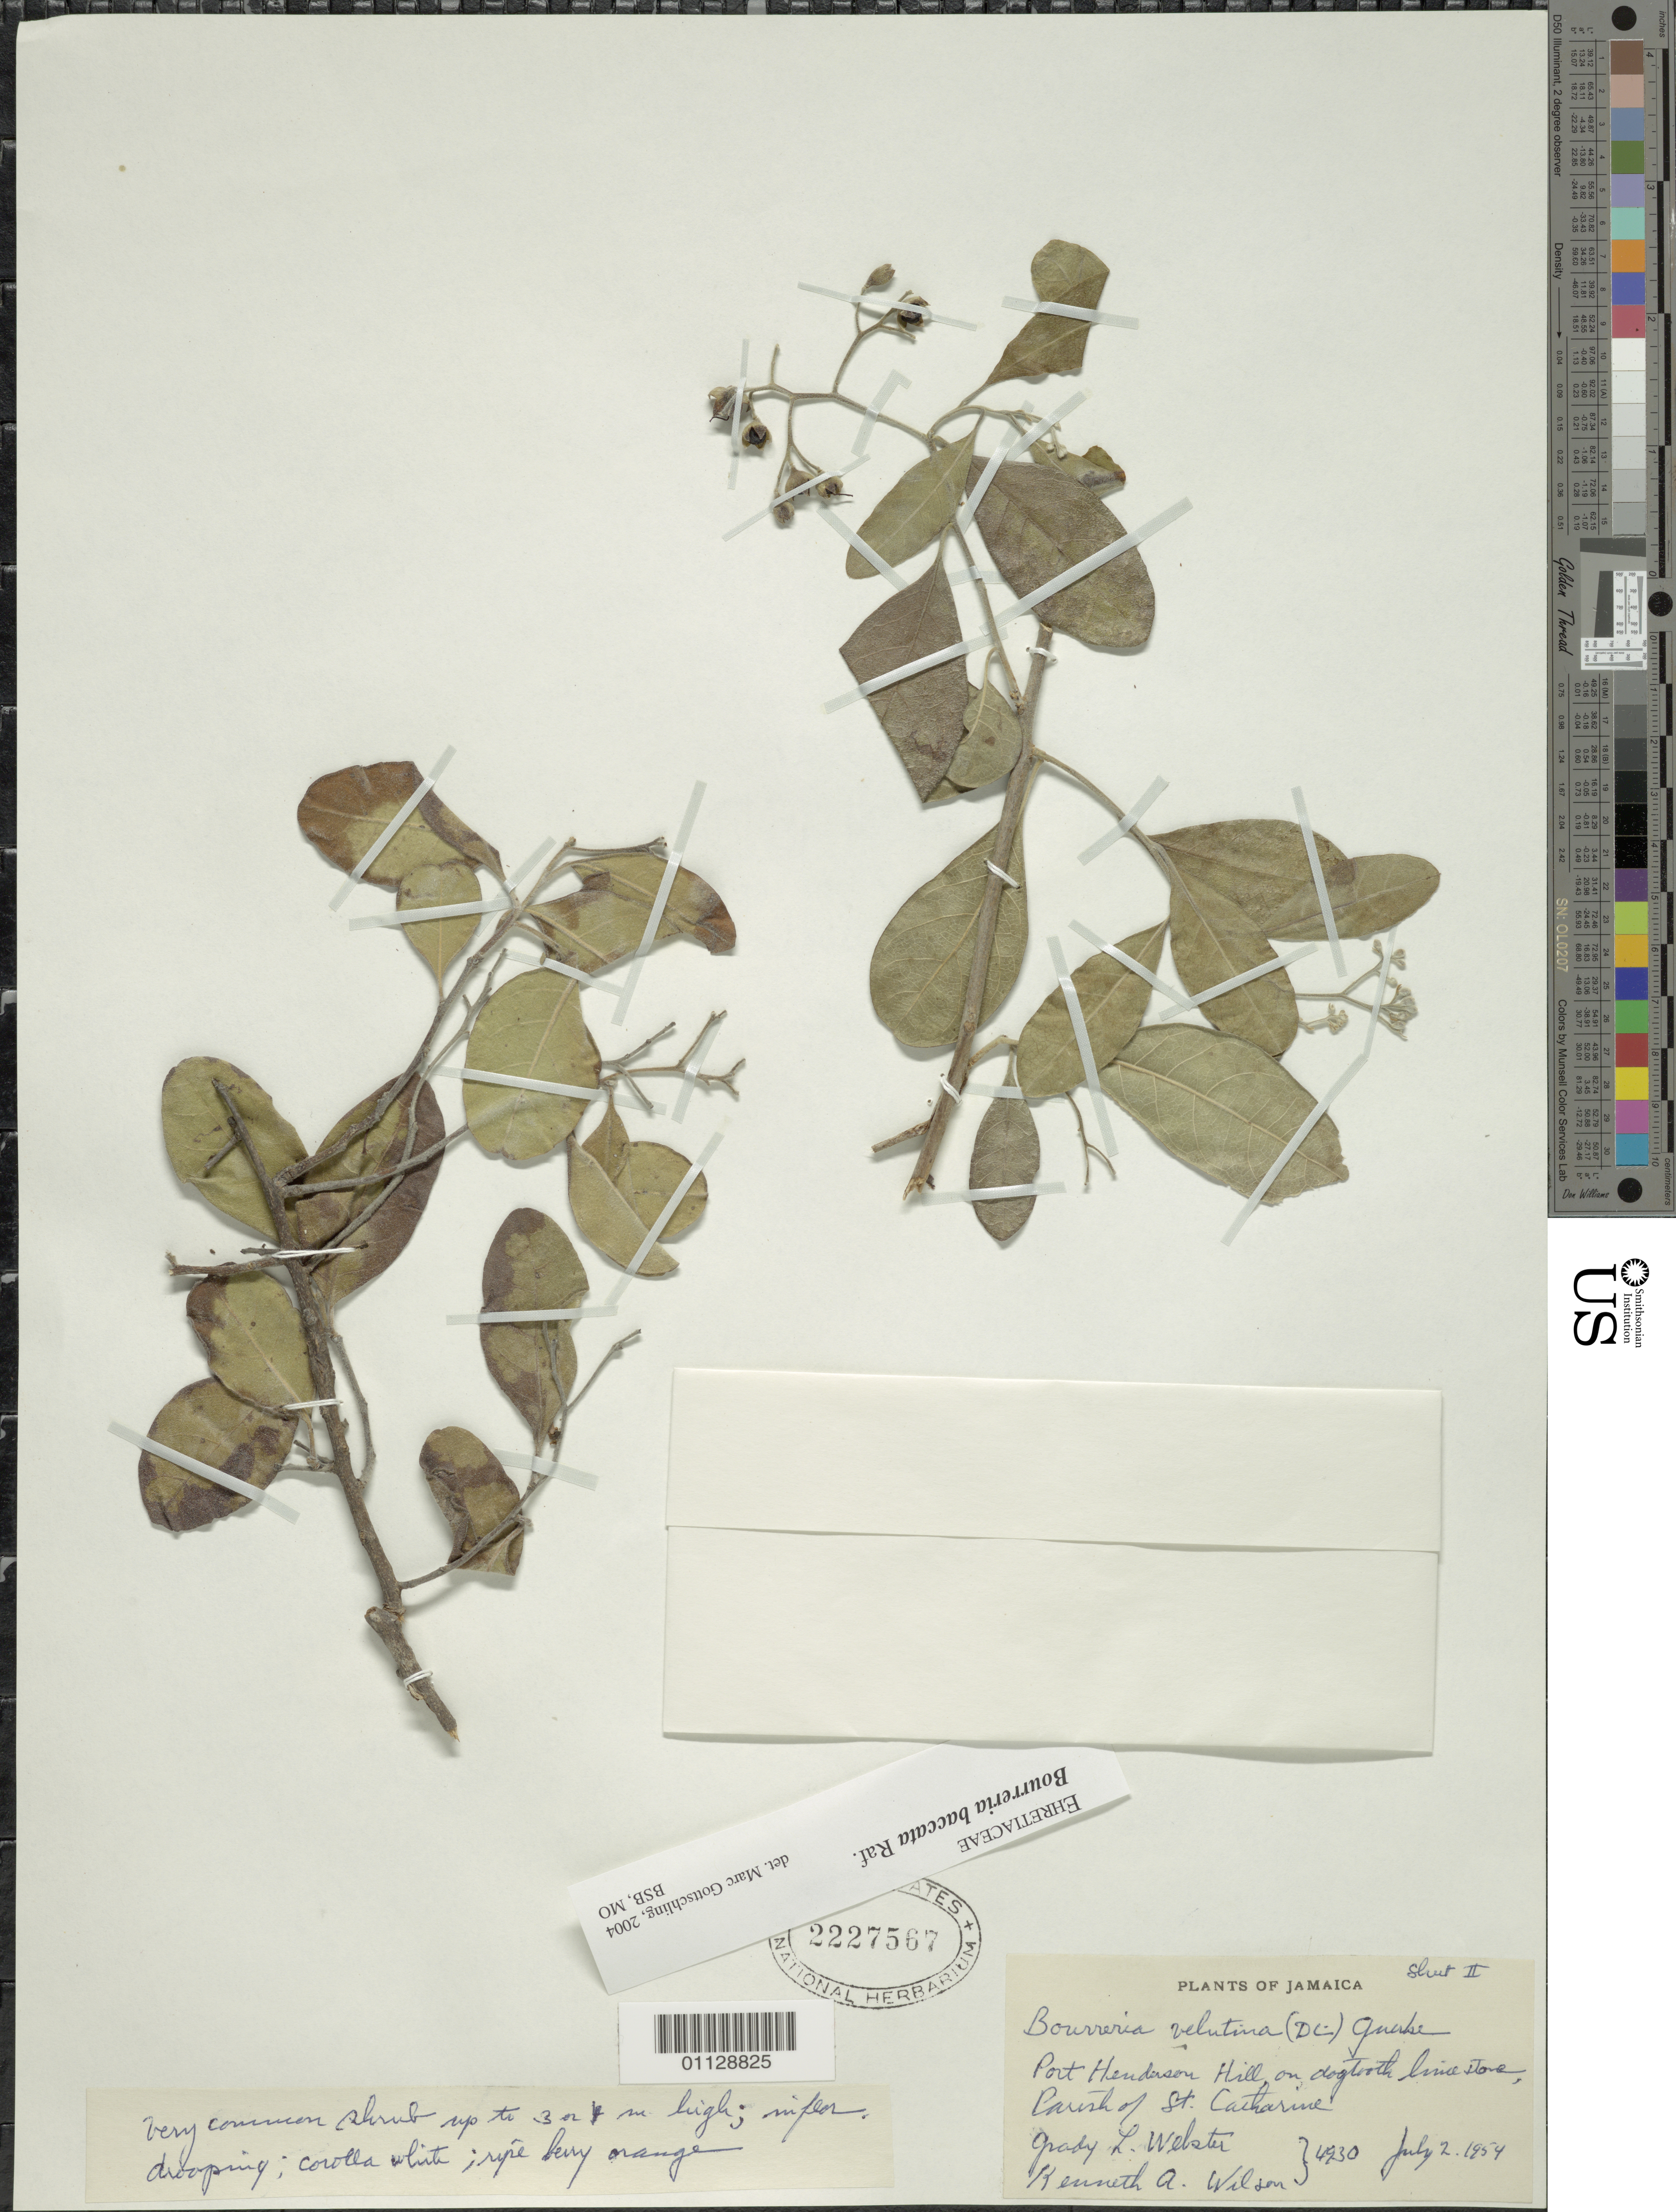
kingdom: Plantae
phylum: Tracheophyta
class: Magnoliopsida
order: Boraginales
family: Ehretiaceae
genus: Bourreria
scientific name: Bourreria velutina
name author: (DC.) Gürke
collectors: G. L. Webster & K. A. Wilson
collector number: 4930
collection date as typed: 02 Jul 1954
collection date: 1954-07-02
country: Jamaica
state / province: Saint Catherine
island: Jamaica I.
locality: Port Henderson Hill on dogtooth limestone, Parish St. Catherine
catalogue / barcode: US 2227567